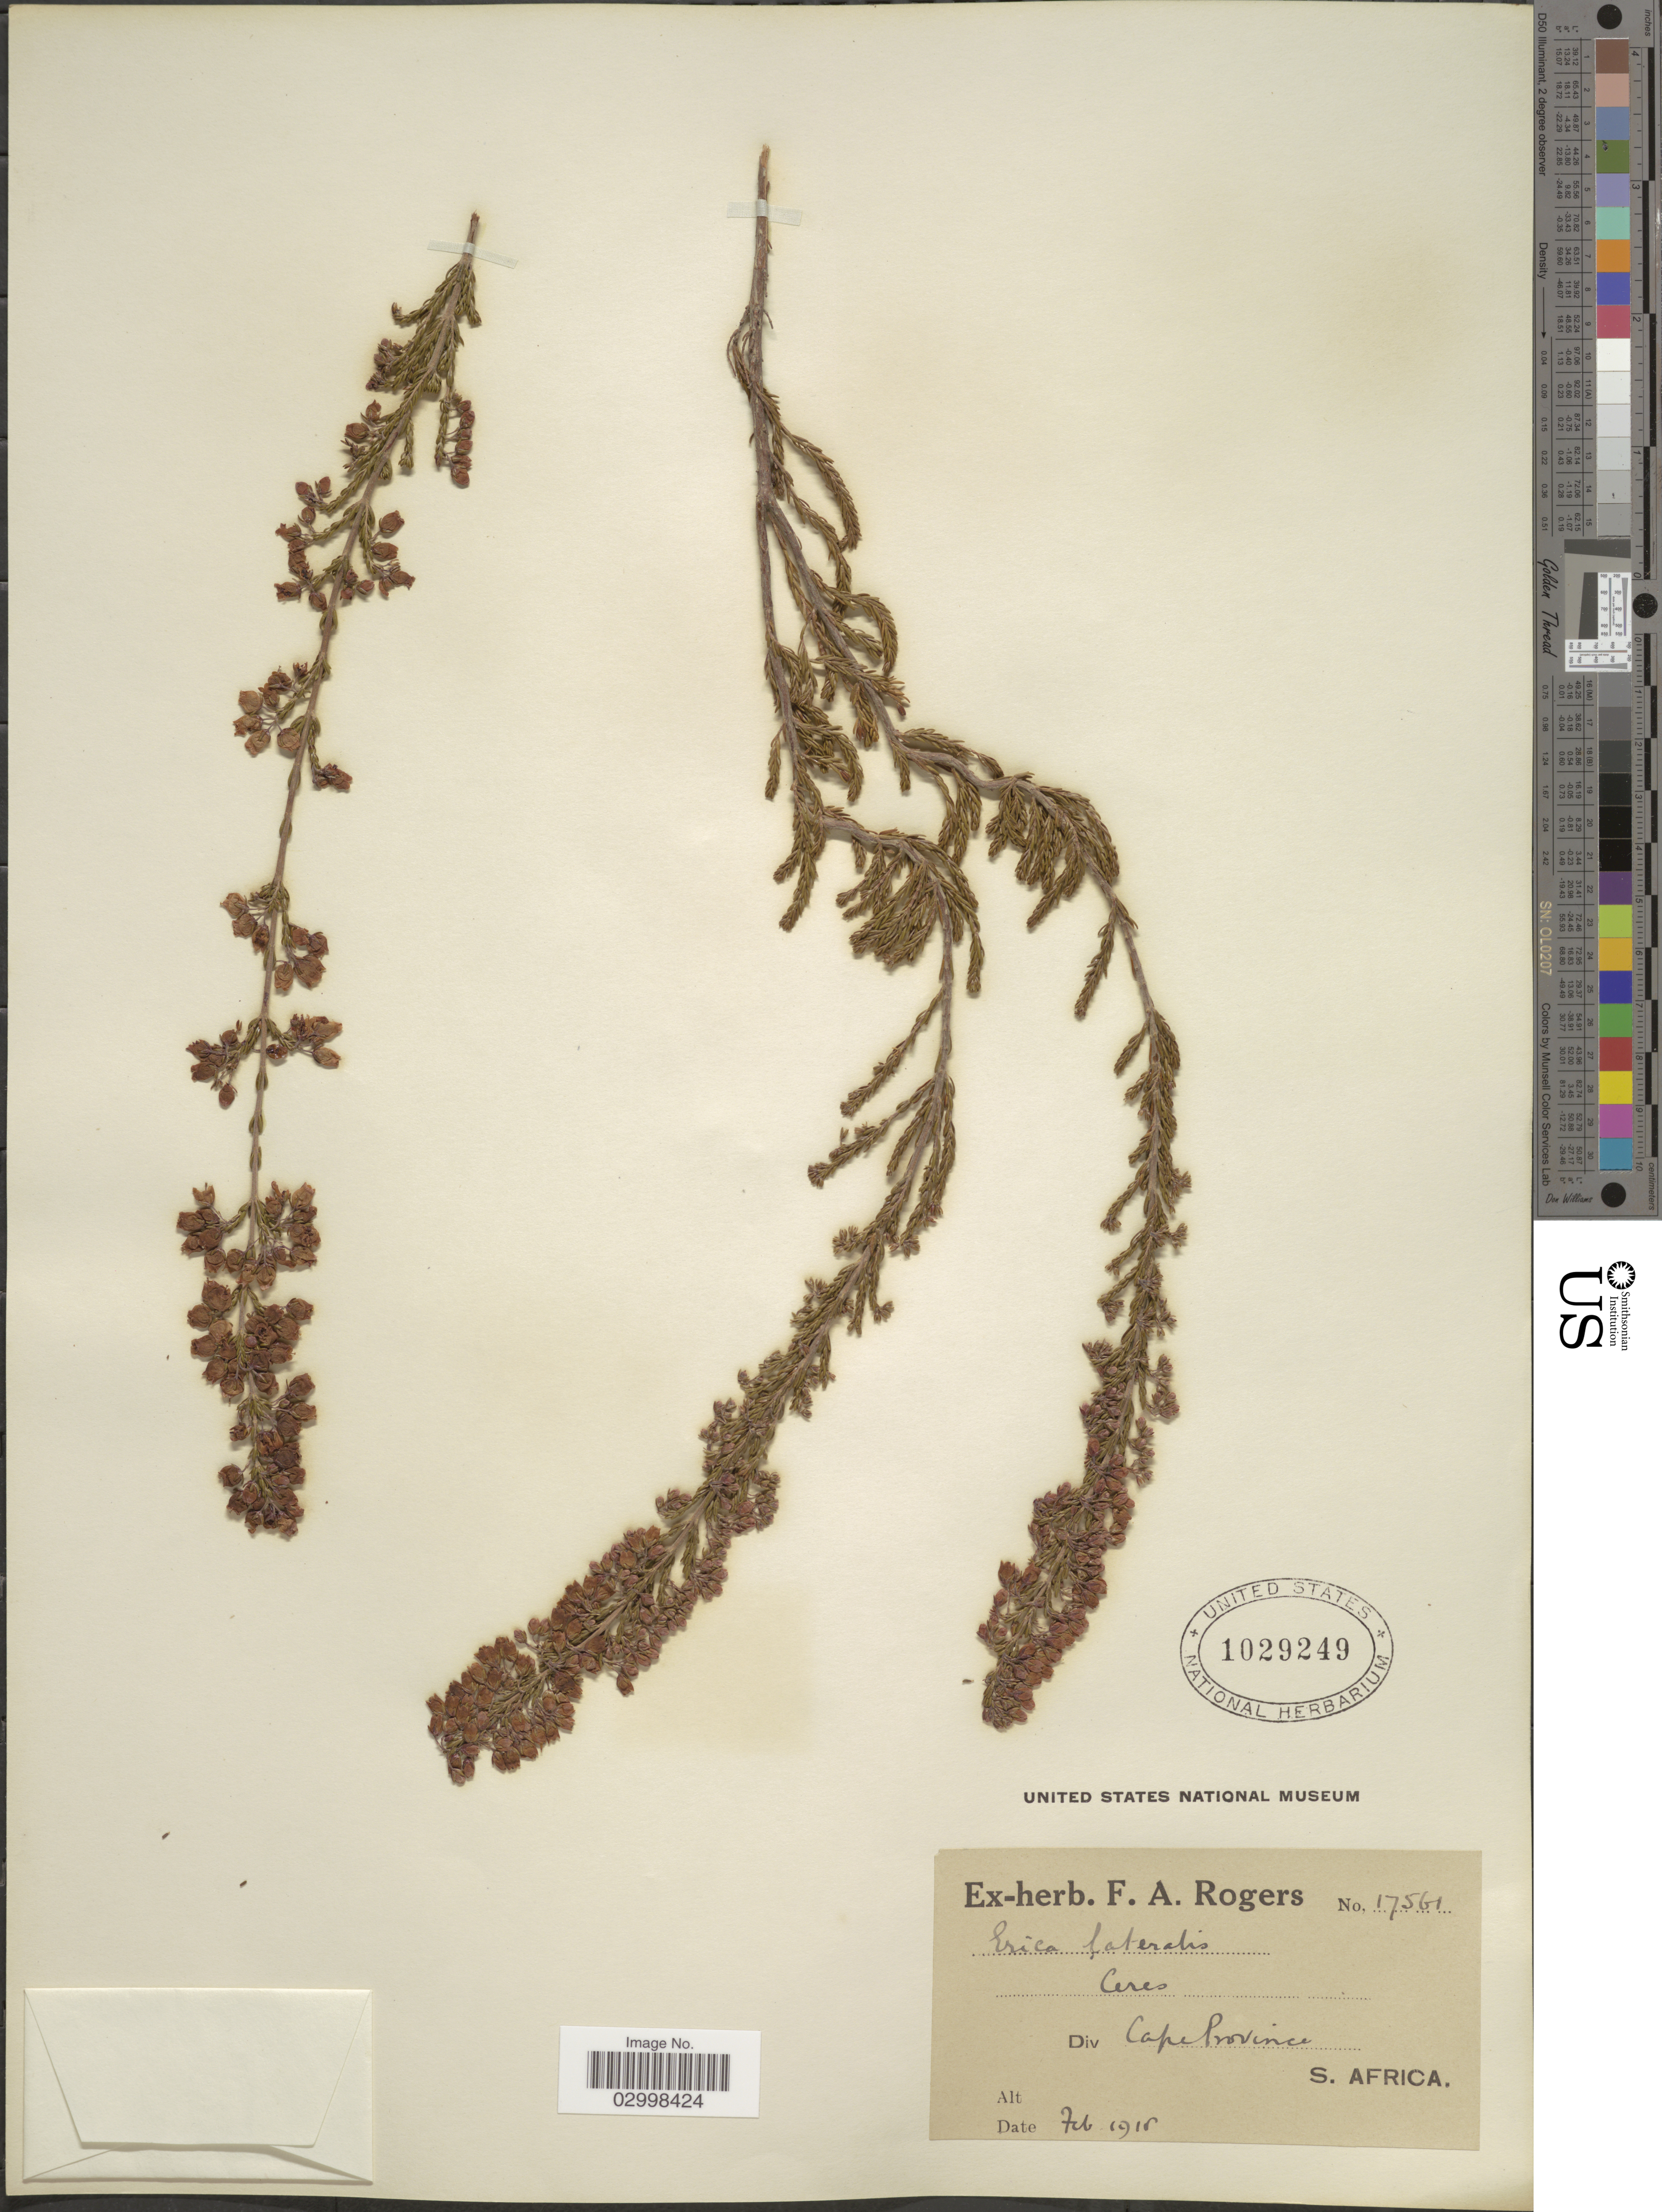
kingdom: Plantae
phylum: Tracheophyta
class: Magnoliopsida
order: Ericales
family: Ericaceae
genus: Erica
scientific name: Erica lateralis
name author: Willd.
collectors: ex herb. F. A. Rogers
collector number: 17561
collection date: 1916-02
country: South Africa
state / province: Western Cape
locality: Ceres. Div. Cape Province.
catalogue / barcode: US 1029249